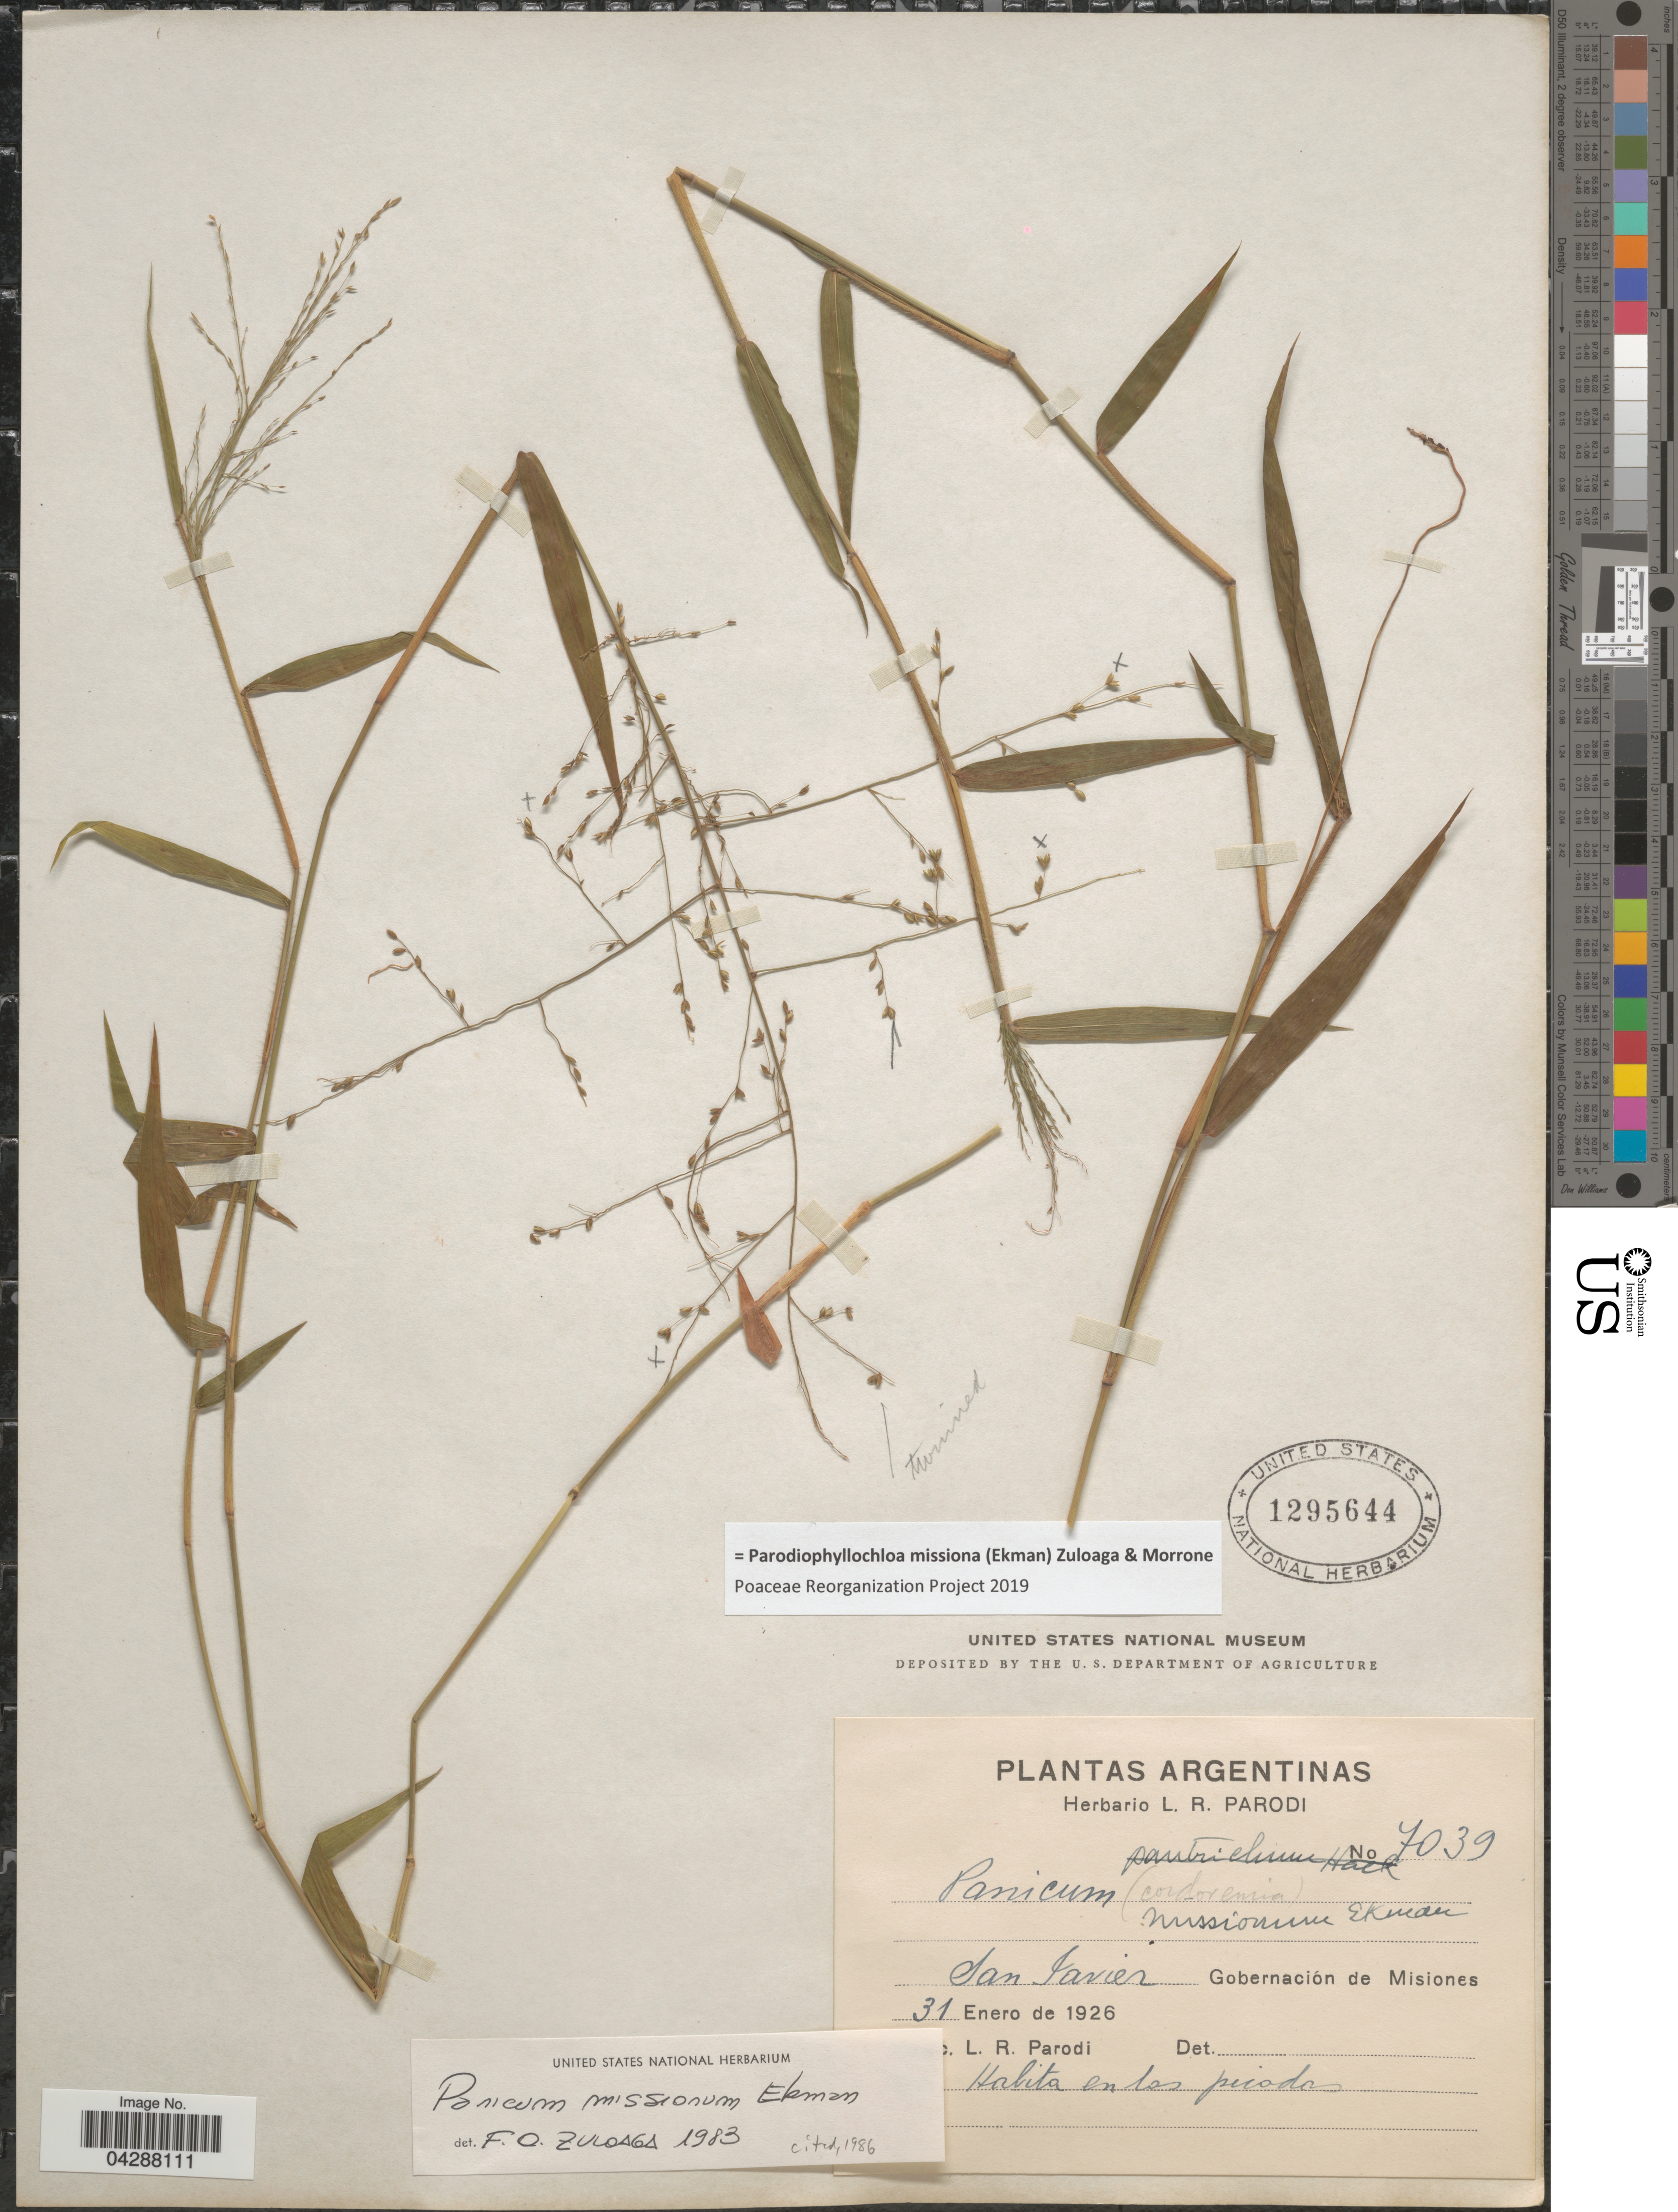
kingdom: Plantae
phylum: Tracheophyta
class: Liliopsida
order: Poales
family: Poaceae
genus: Parodiophyllochloa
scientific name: Parodiophyllochloa missiona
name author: (Ekman) Zuloaga & Morrone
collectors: L. R. Parodi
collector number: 7039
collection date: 1926-01-31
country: Argentina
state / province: Misiones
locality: San Javier. Gobernación de Misiones.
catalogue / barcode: US 1295644